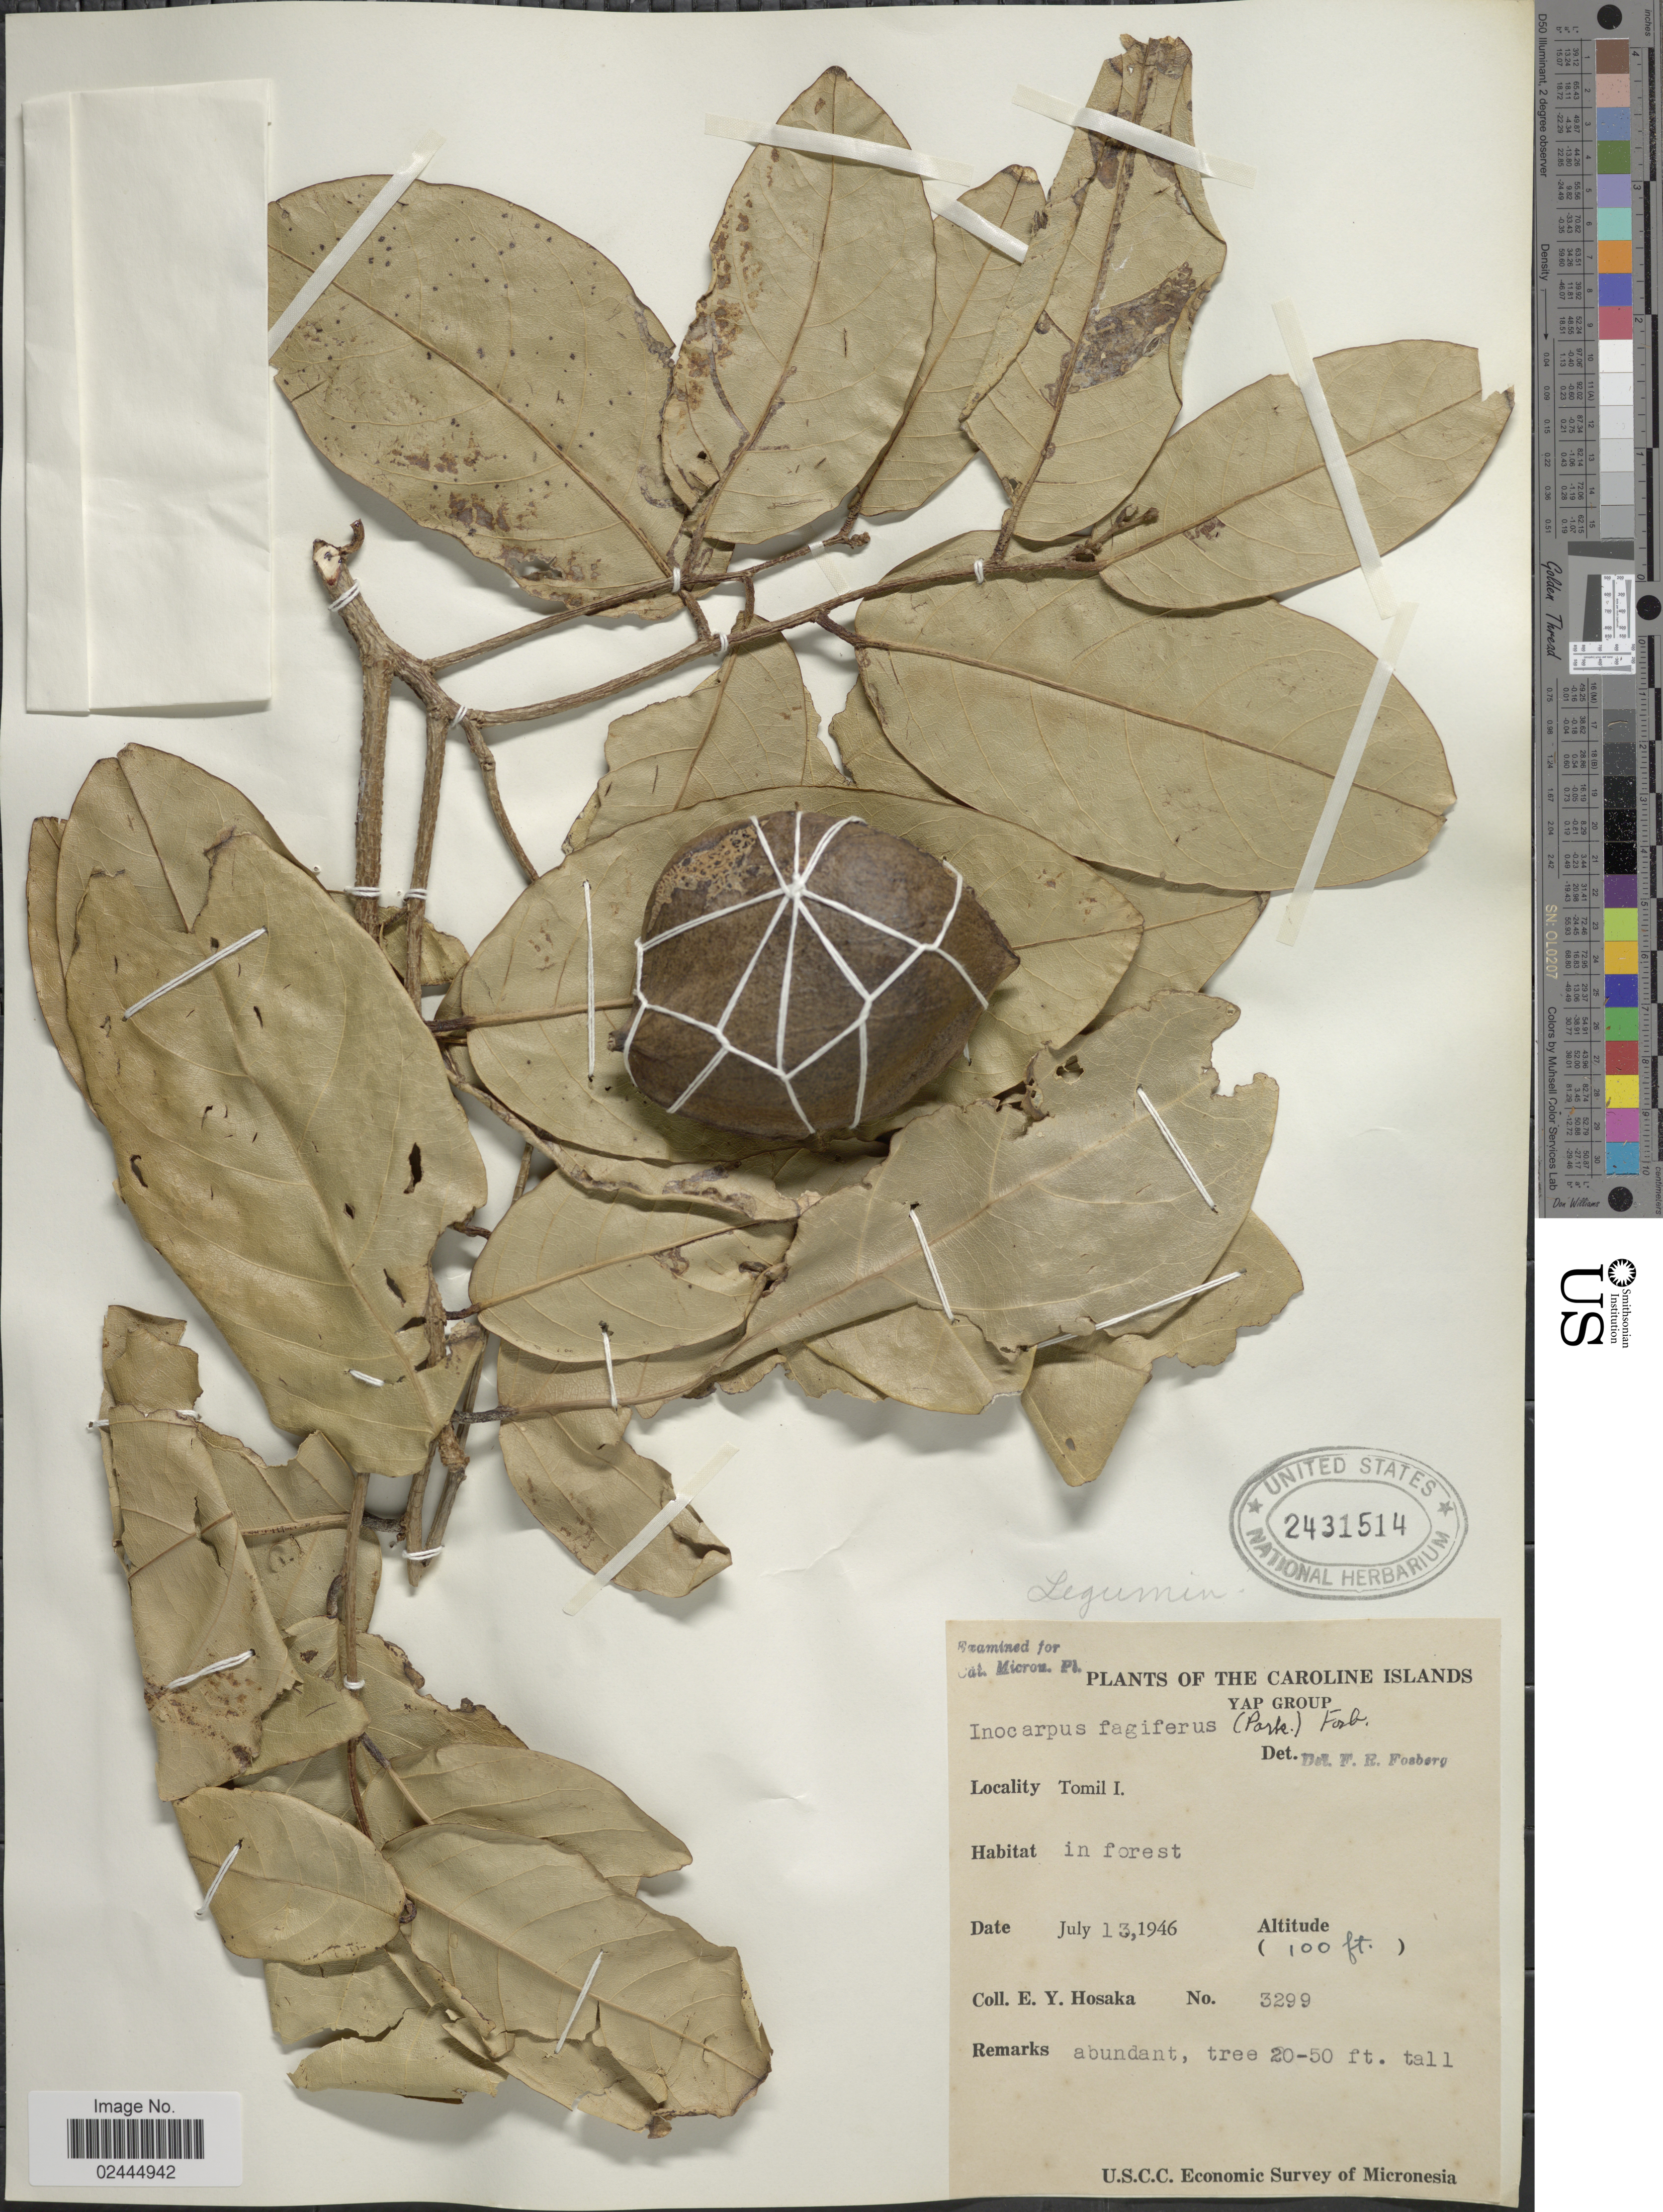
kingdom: Plantae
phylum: Tracheophyta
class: Magnoliopsida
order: Fabales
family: Fabaceae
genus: Inocarpus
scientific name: Inocarpus fagifer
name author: (Parkinson) Fosberg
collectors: E. Y. Hosaka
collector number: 3299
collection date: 1946-07-13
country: Micronesia, Federated States of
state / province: Yap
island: Gagil Tamil [Gagil-Tomil]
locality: Yap Group, Caroline Islands. Tomil I. In forest.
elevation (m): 30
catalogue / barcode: US 2431514